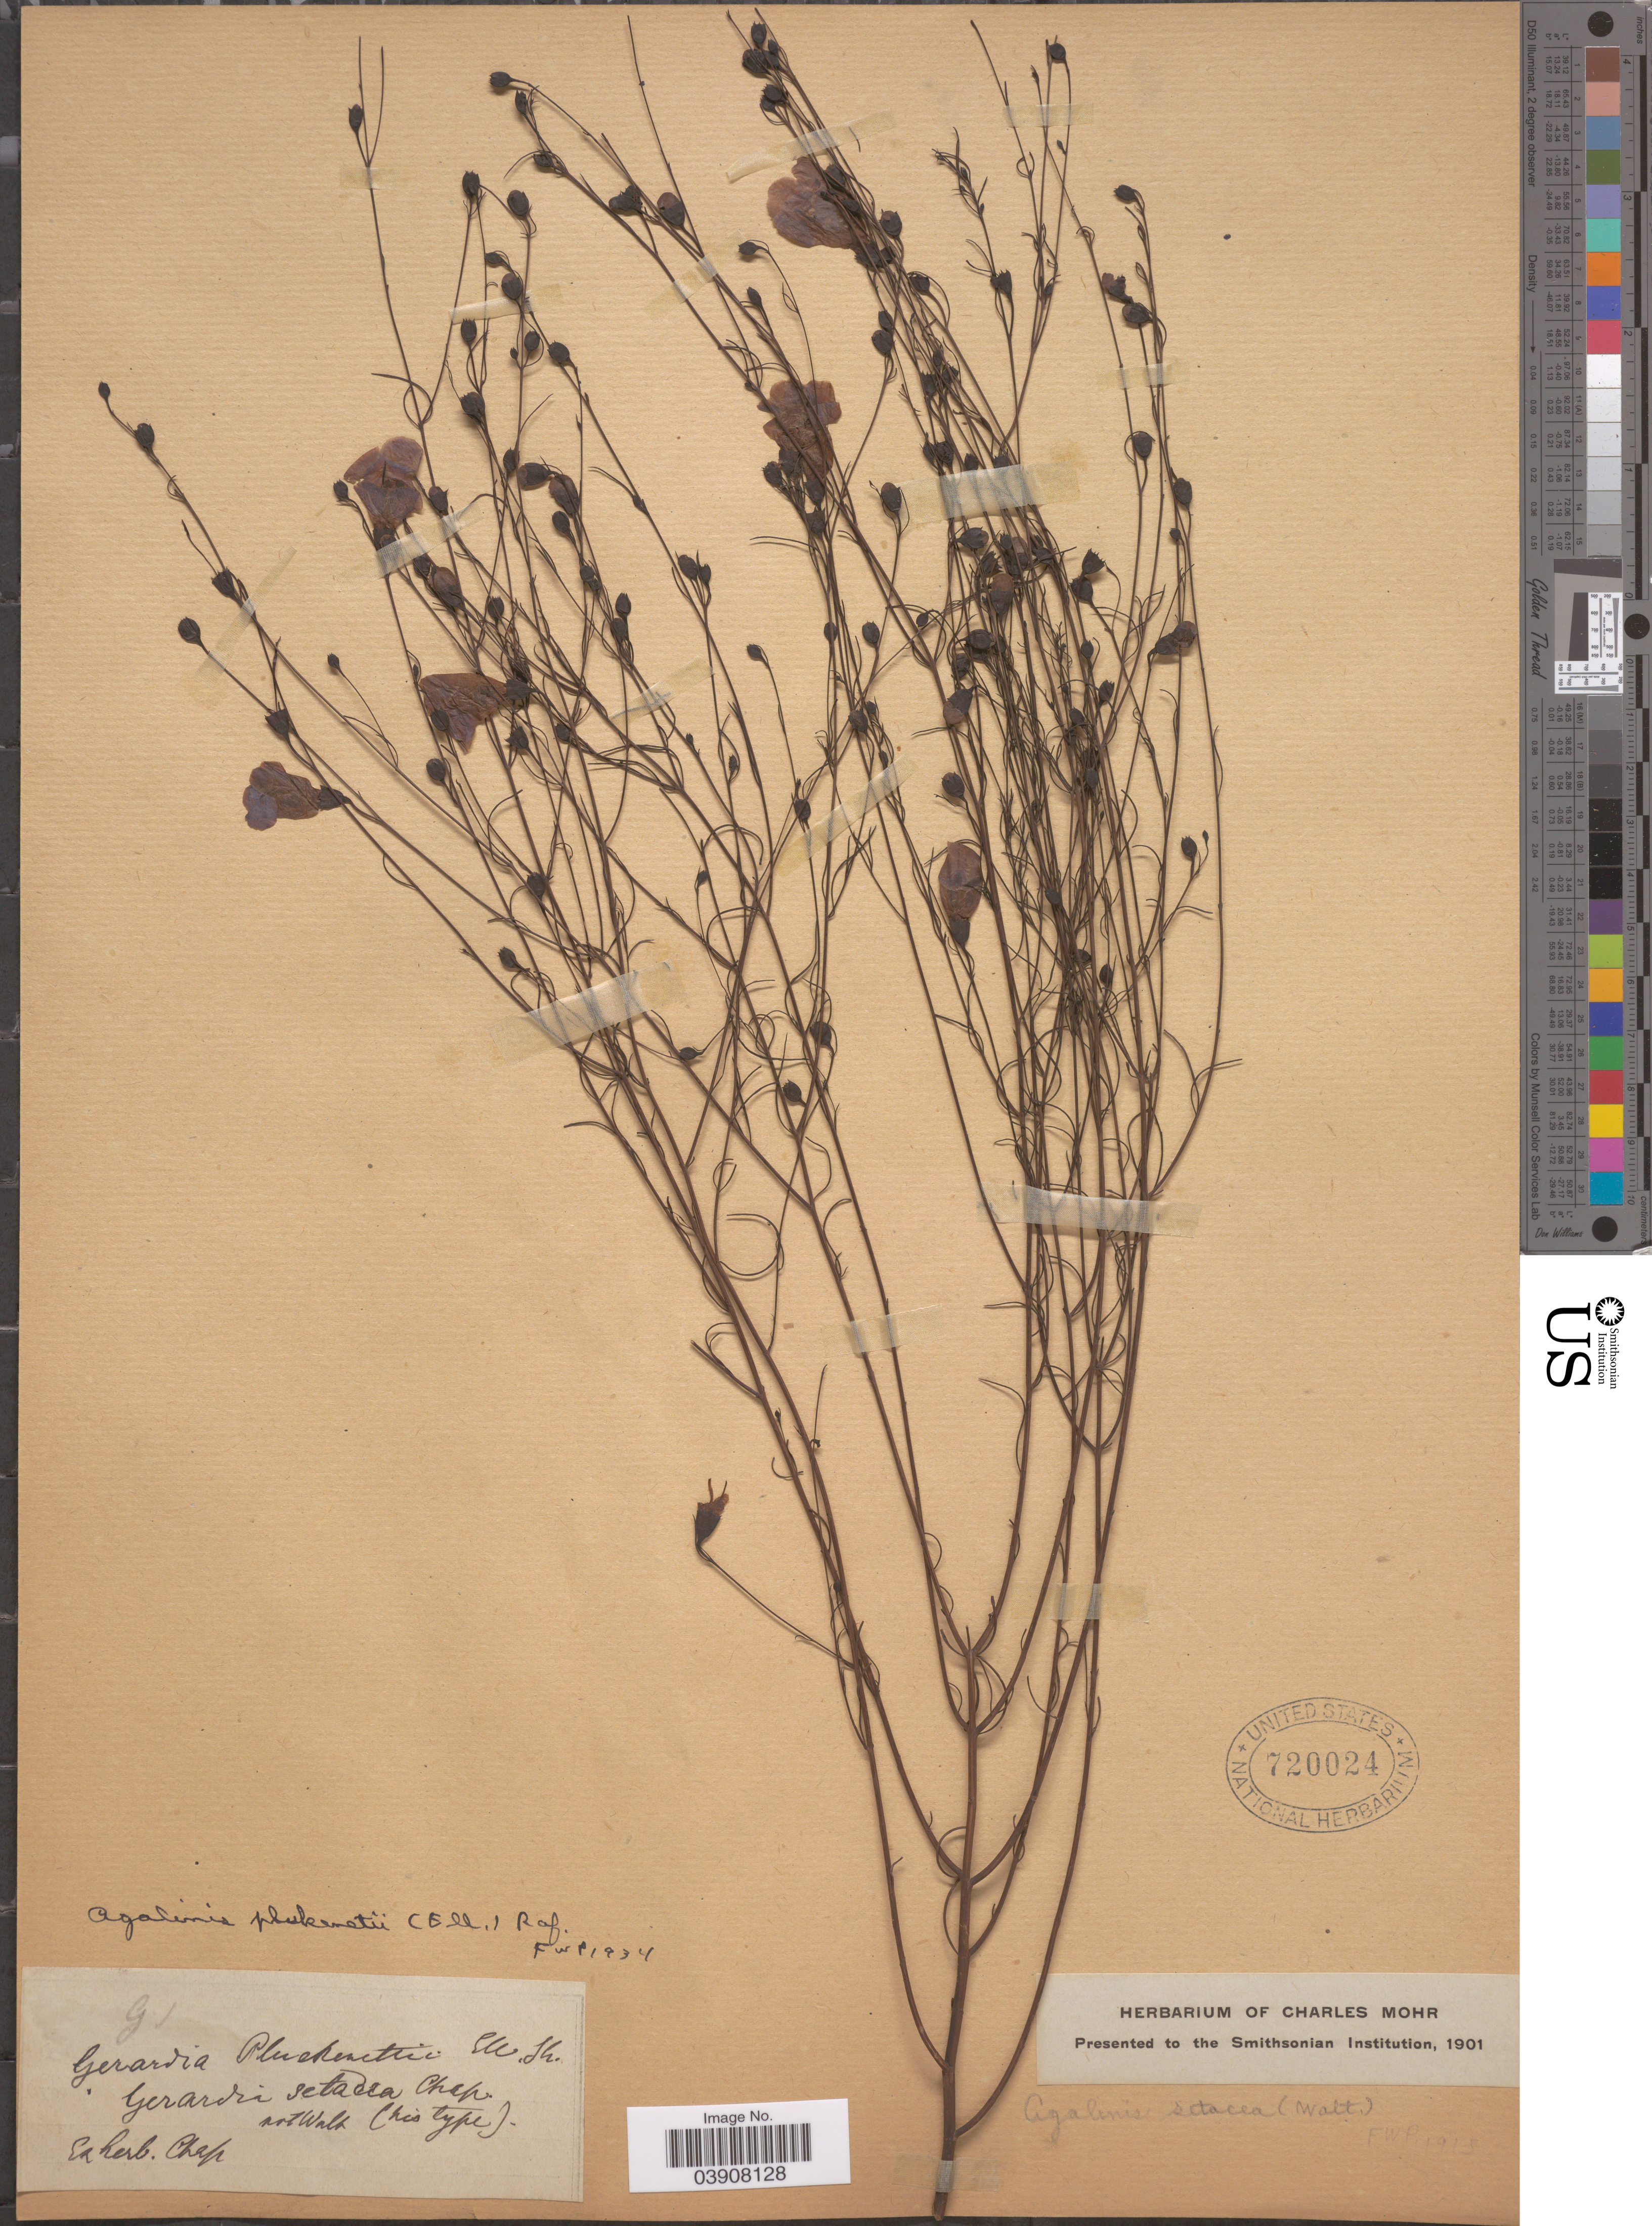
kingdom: Plantae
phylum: Tracheophyta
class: Magnoliopsida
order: Lamiales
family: Orobanchaceae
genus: Agalinis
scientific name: Agalinis plukenetii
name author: (Elliott) Raf.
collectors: ex herb. Chapman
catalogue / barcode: US 720024